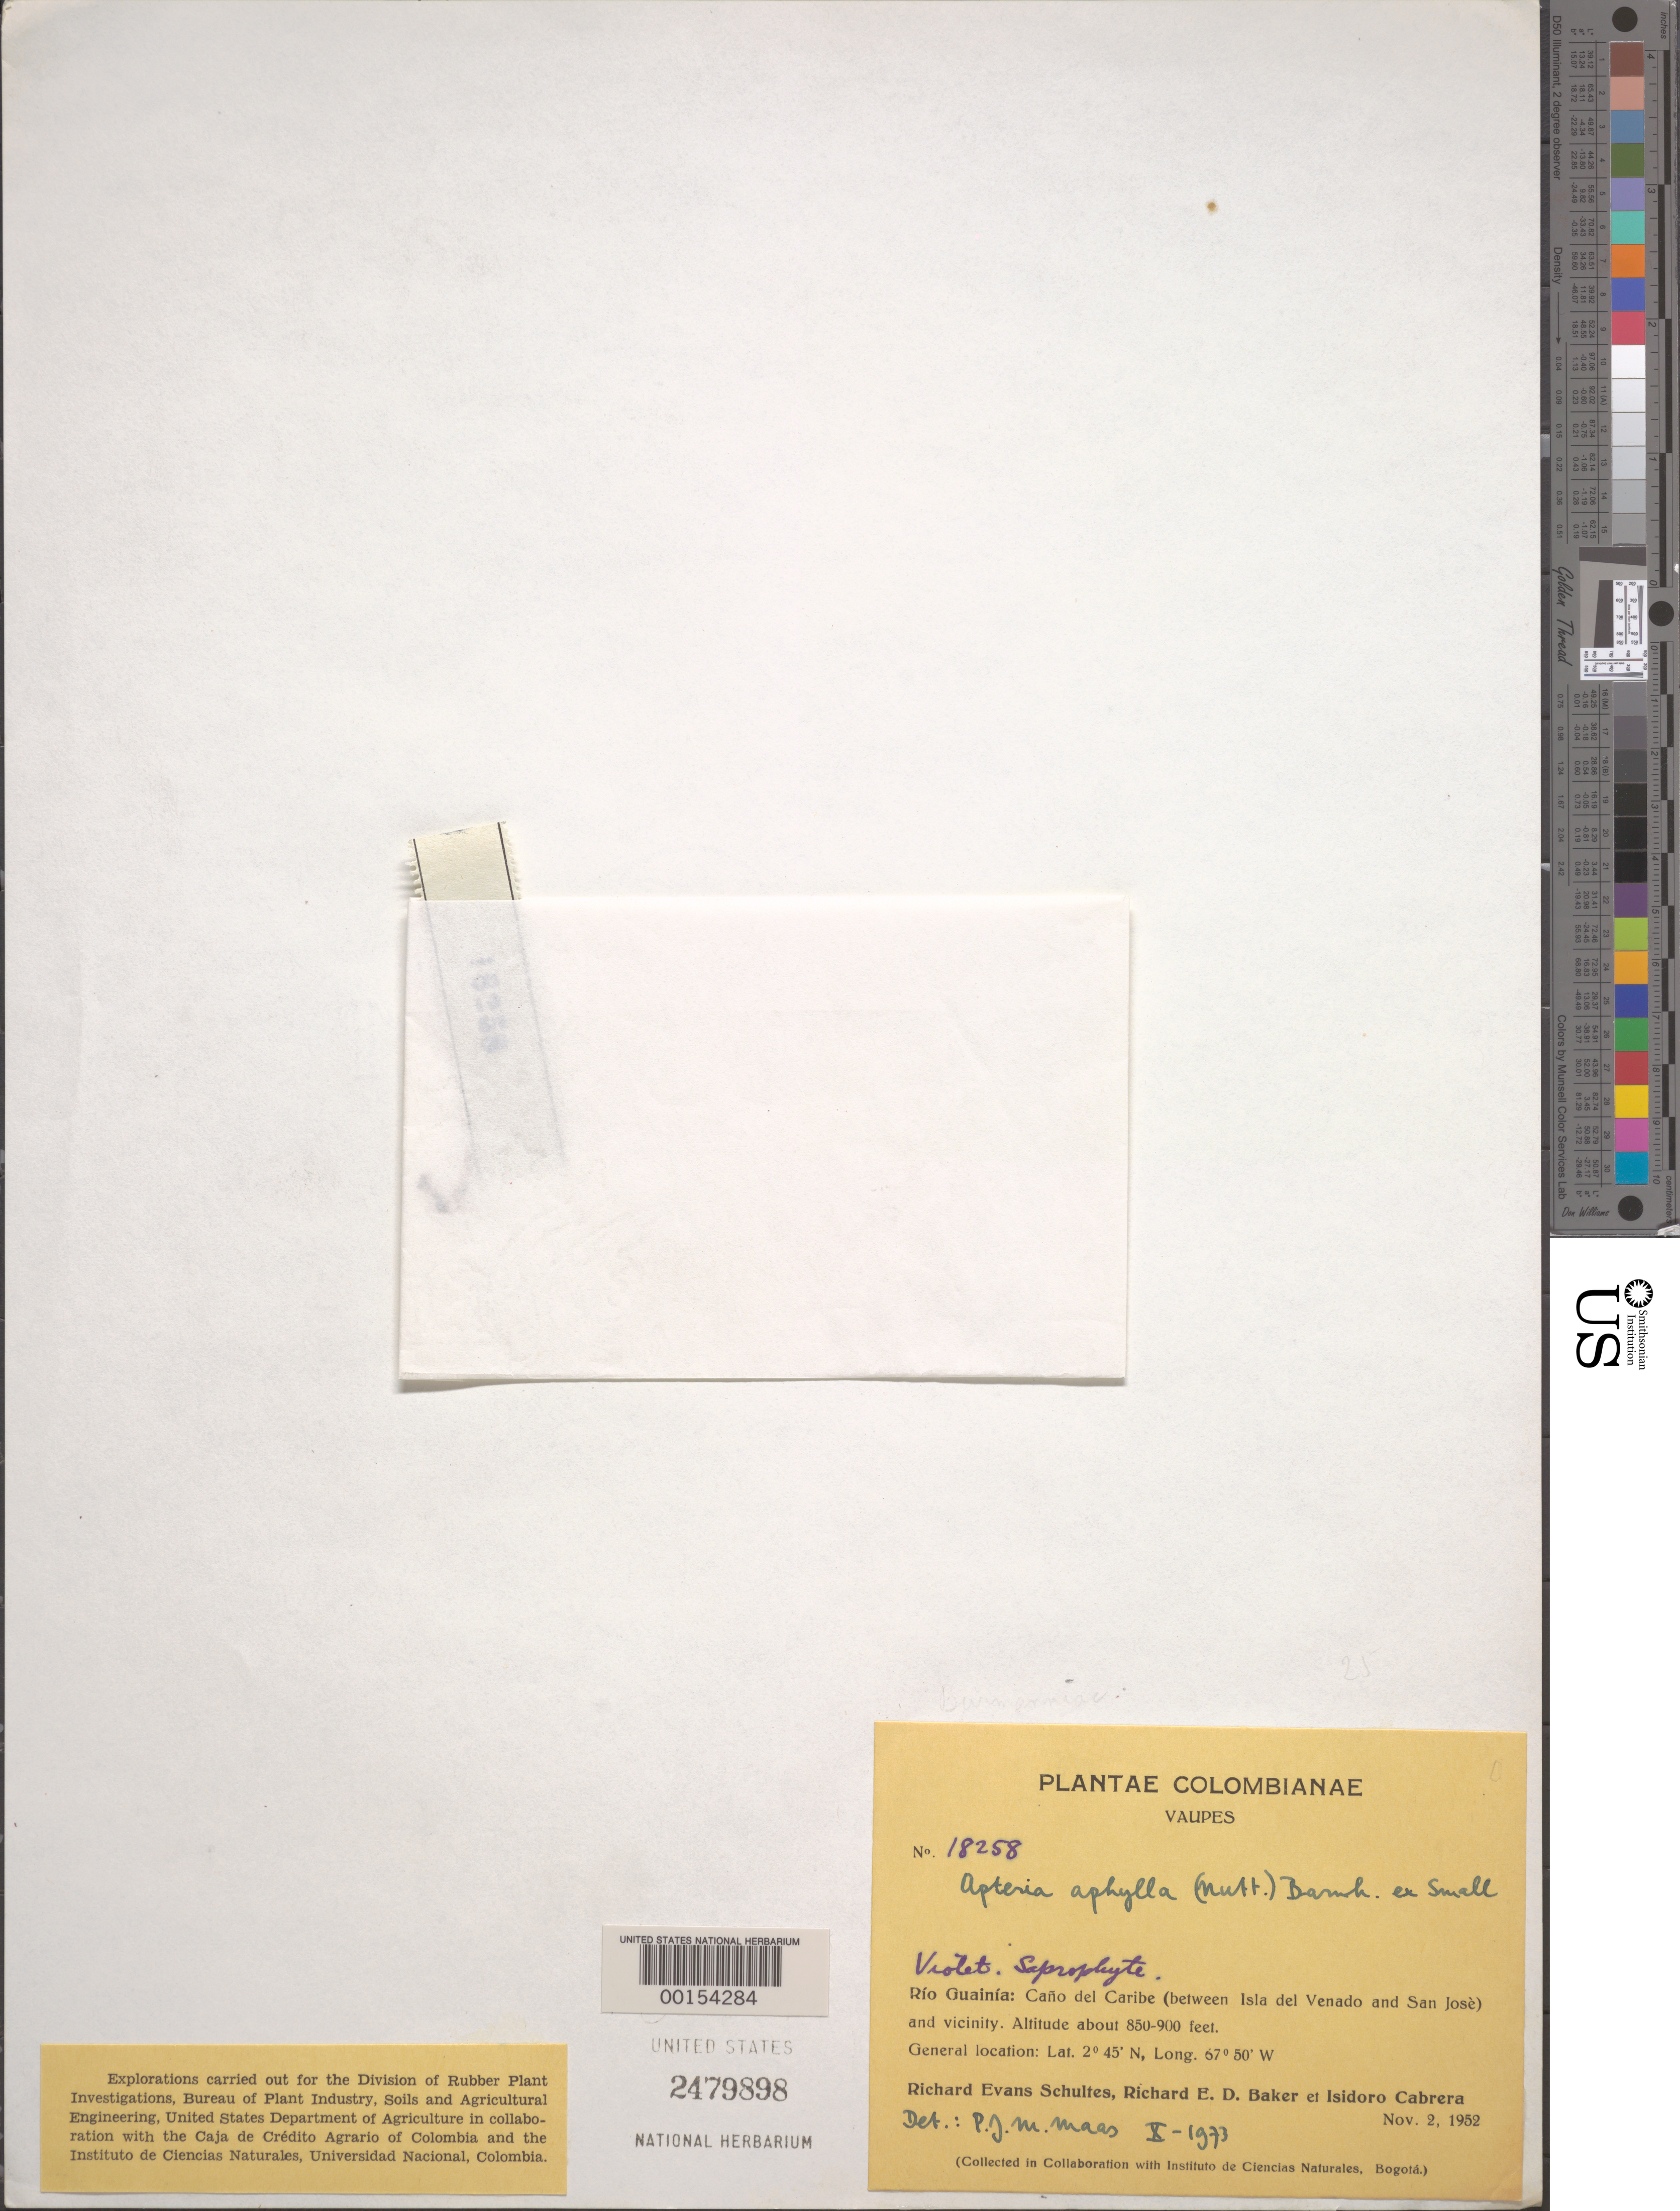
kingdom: Plantae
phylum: Tracheophyta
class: Liliopsida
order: Dioscoreales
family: Burmanniaceae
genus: Apteria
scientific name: Apteria aphylla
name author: (Nutt.) Barnhart ex Small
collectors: R. E. Schultes, R. E. D. Baker & I. Cabrera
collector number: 18258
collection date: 1952-11-02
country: Colombia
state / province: Vaupés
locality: Río Guainía: Caño del Caribe (between Isla del Venado and San Josè) and vicinity.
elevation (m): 259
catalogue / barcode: US 2479898